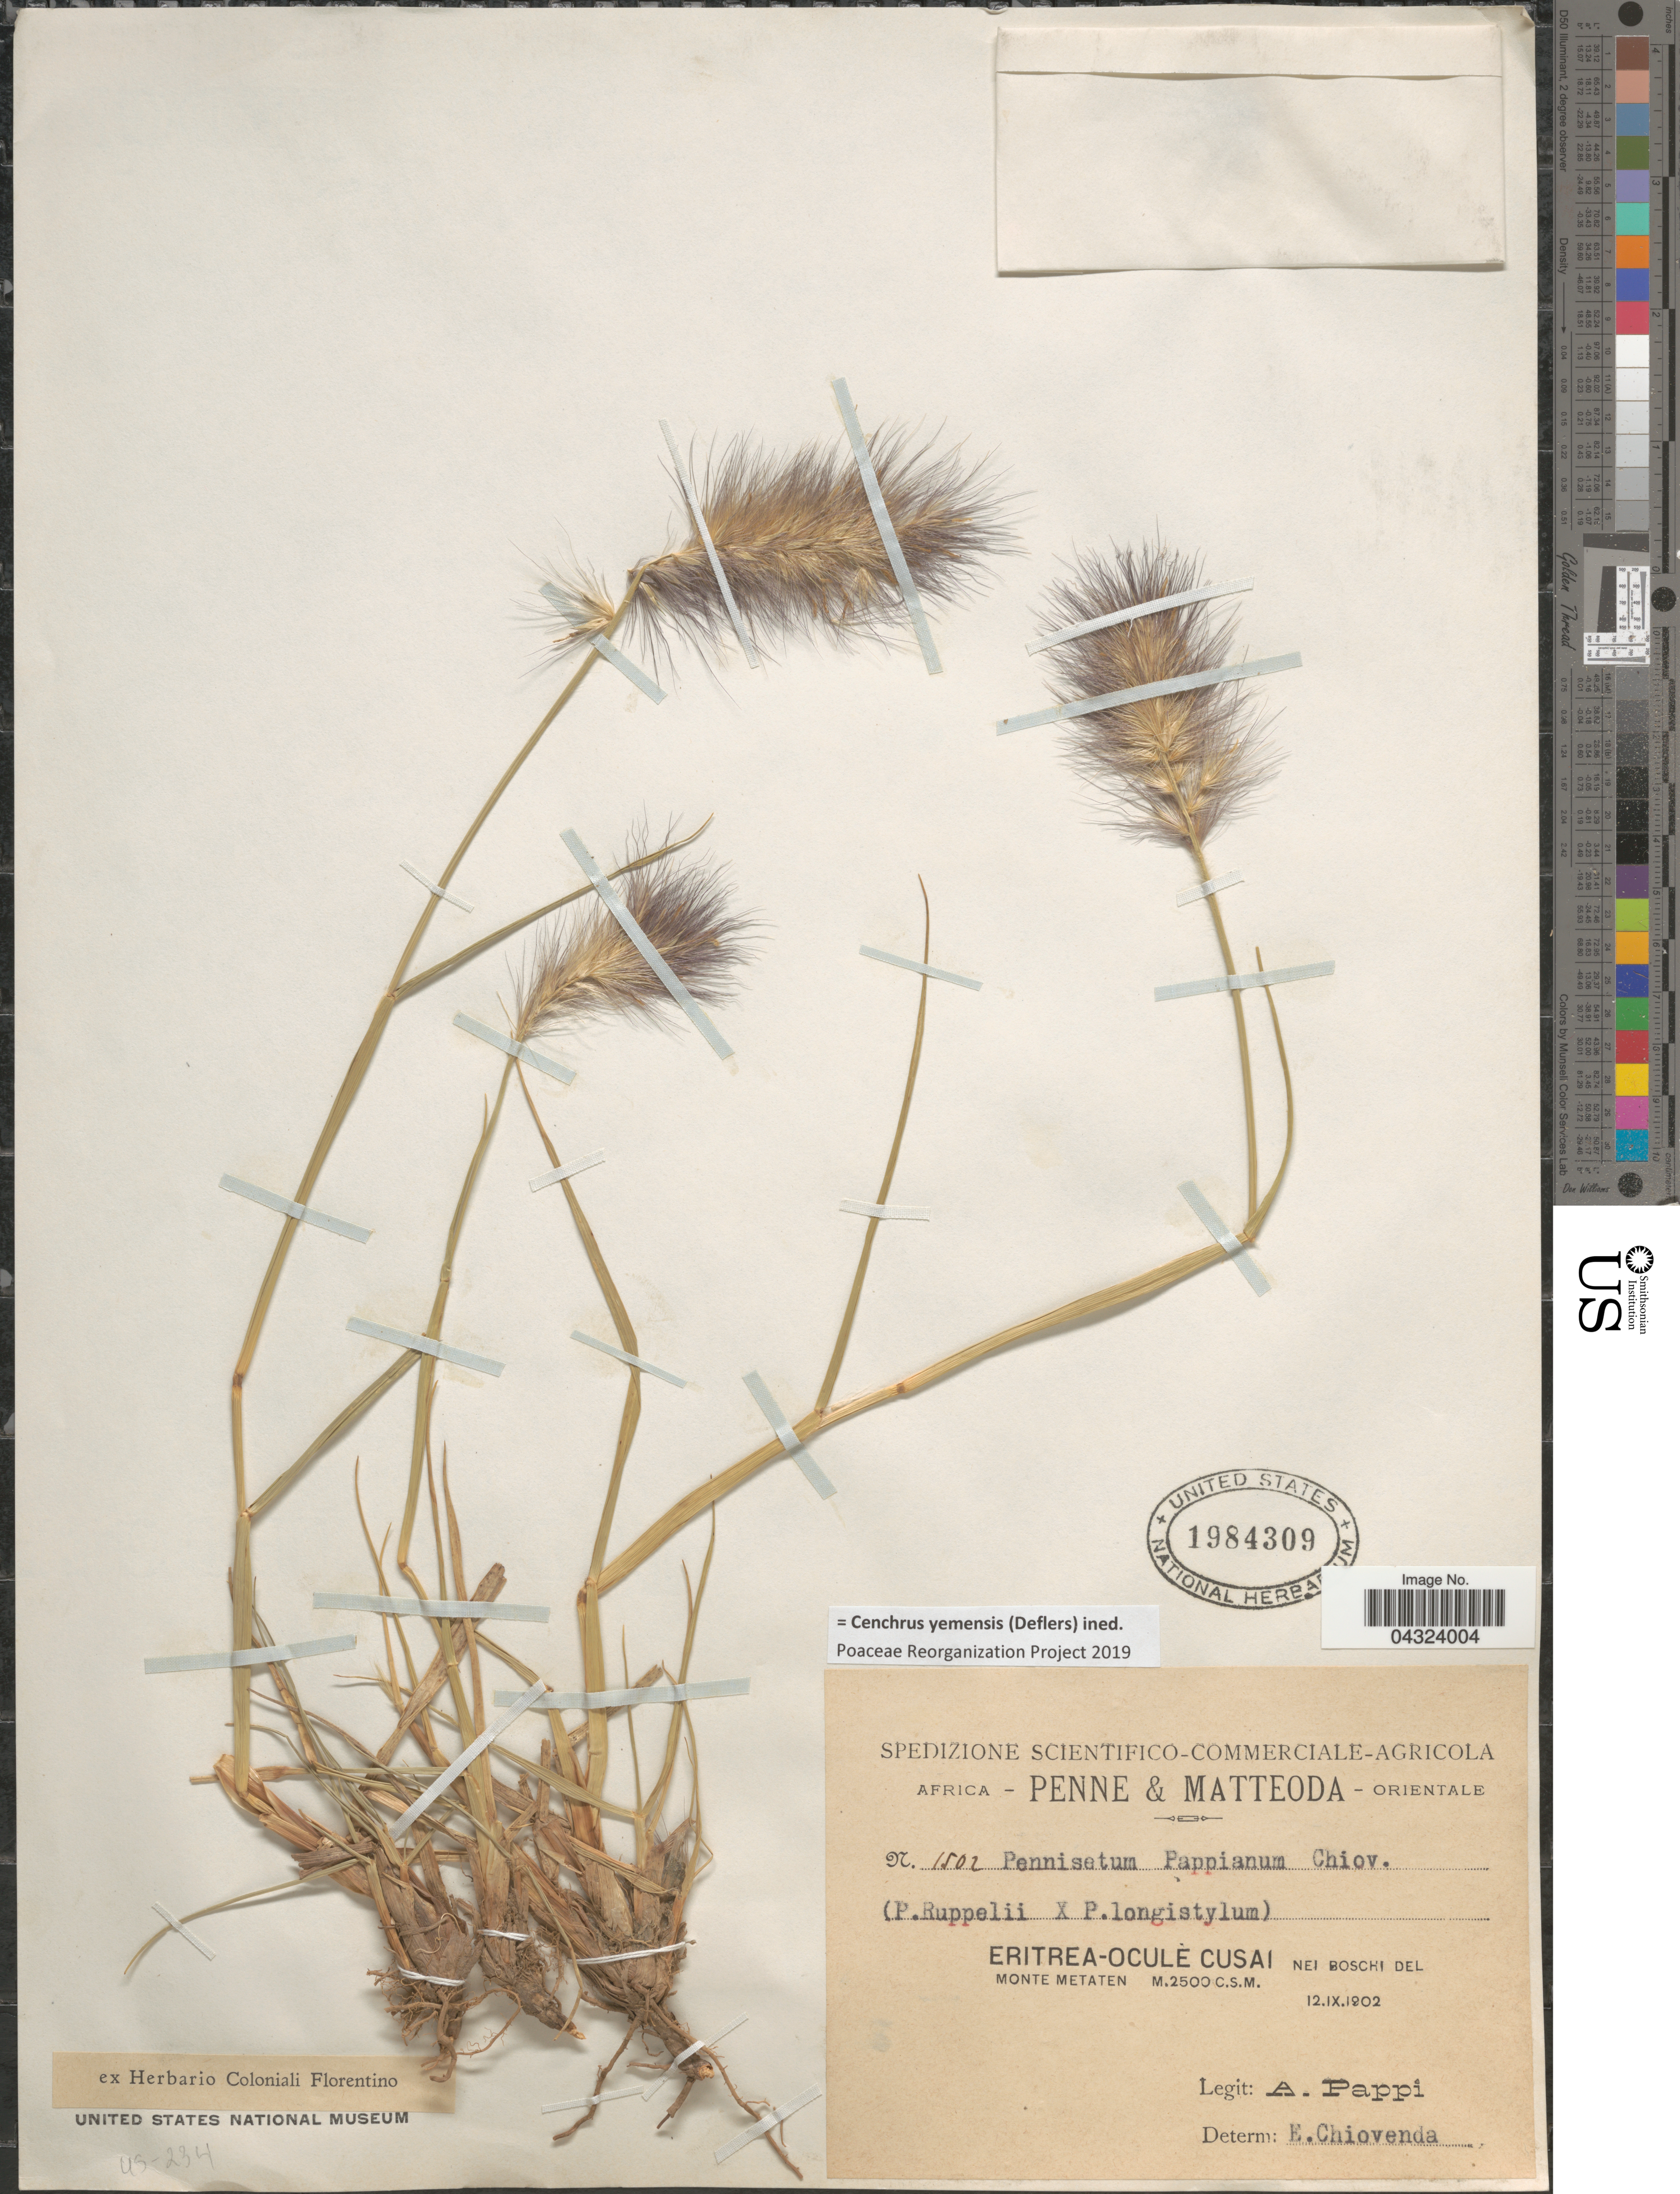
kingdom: Plantae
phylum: Tracheophyta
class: Liliopsida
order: Poales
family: Poaceae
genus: Cenchrus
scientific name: Cenchrus yemensis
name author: (Deflers)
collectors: A. Pappi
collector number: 1502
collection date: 1902-09-12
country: Eritrea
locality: Africa Orientale. Eritrea-Oculè Cusai nei Boschie del Monte Metaten.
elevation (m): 2500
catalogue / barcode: US 1984309